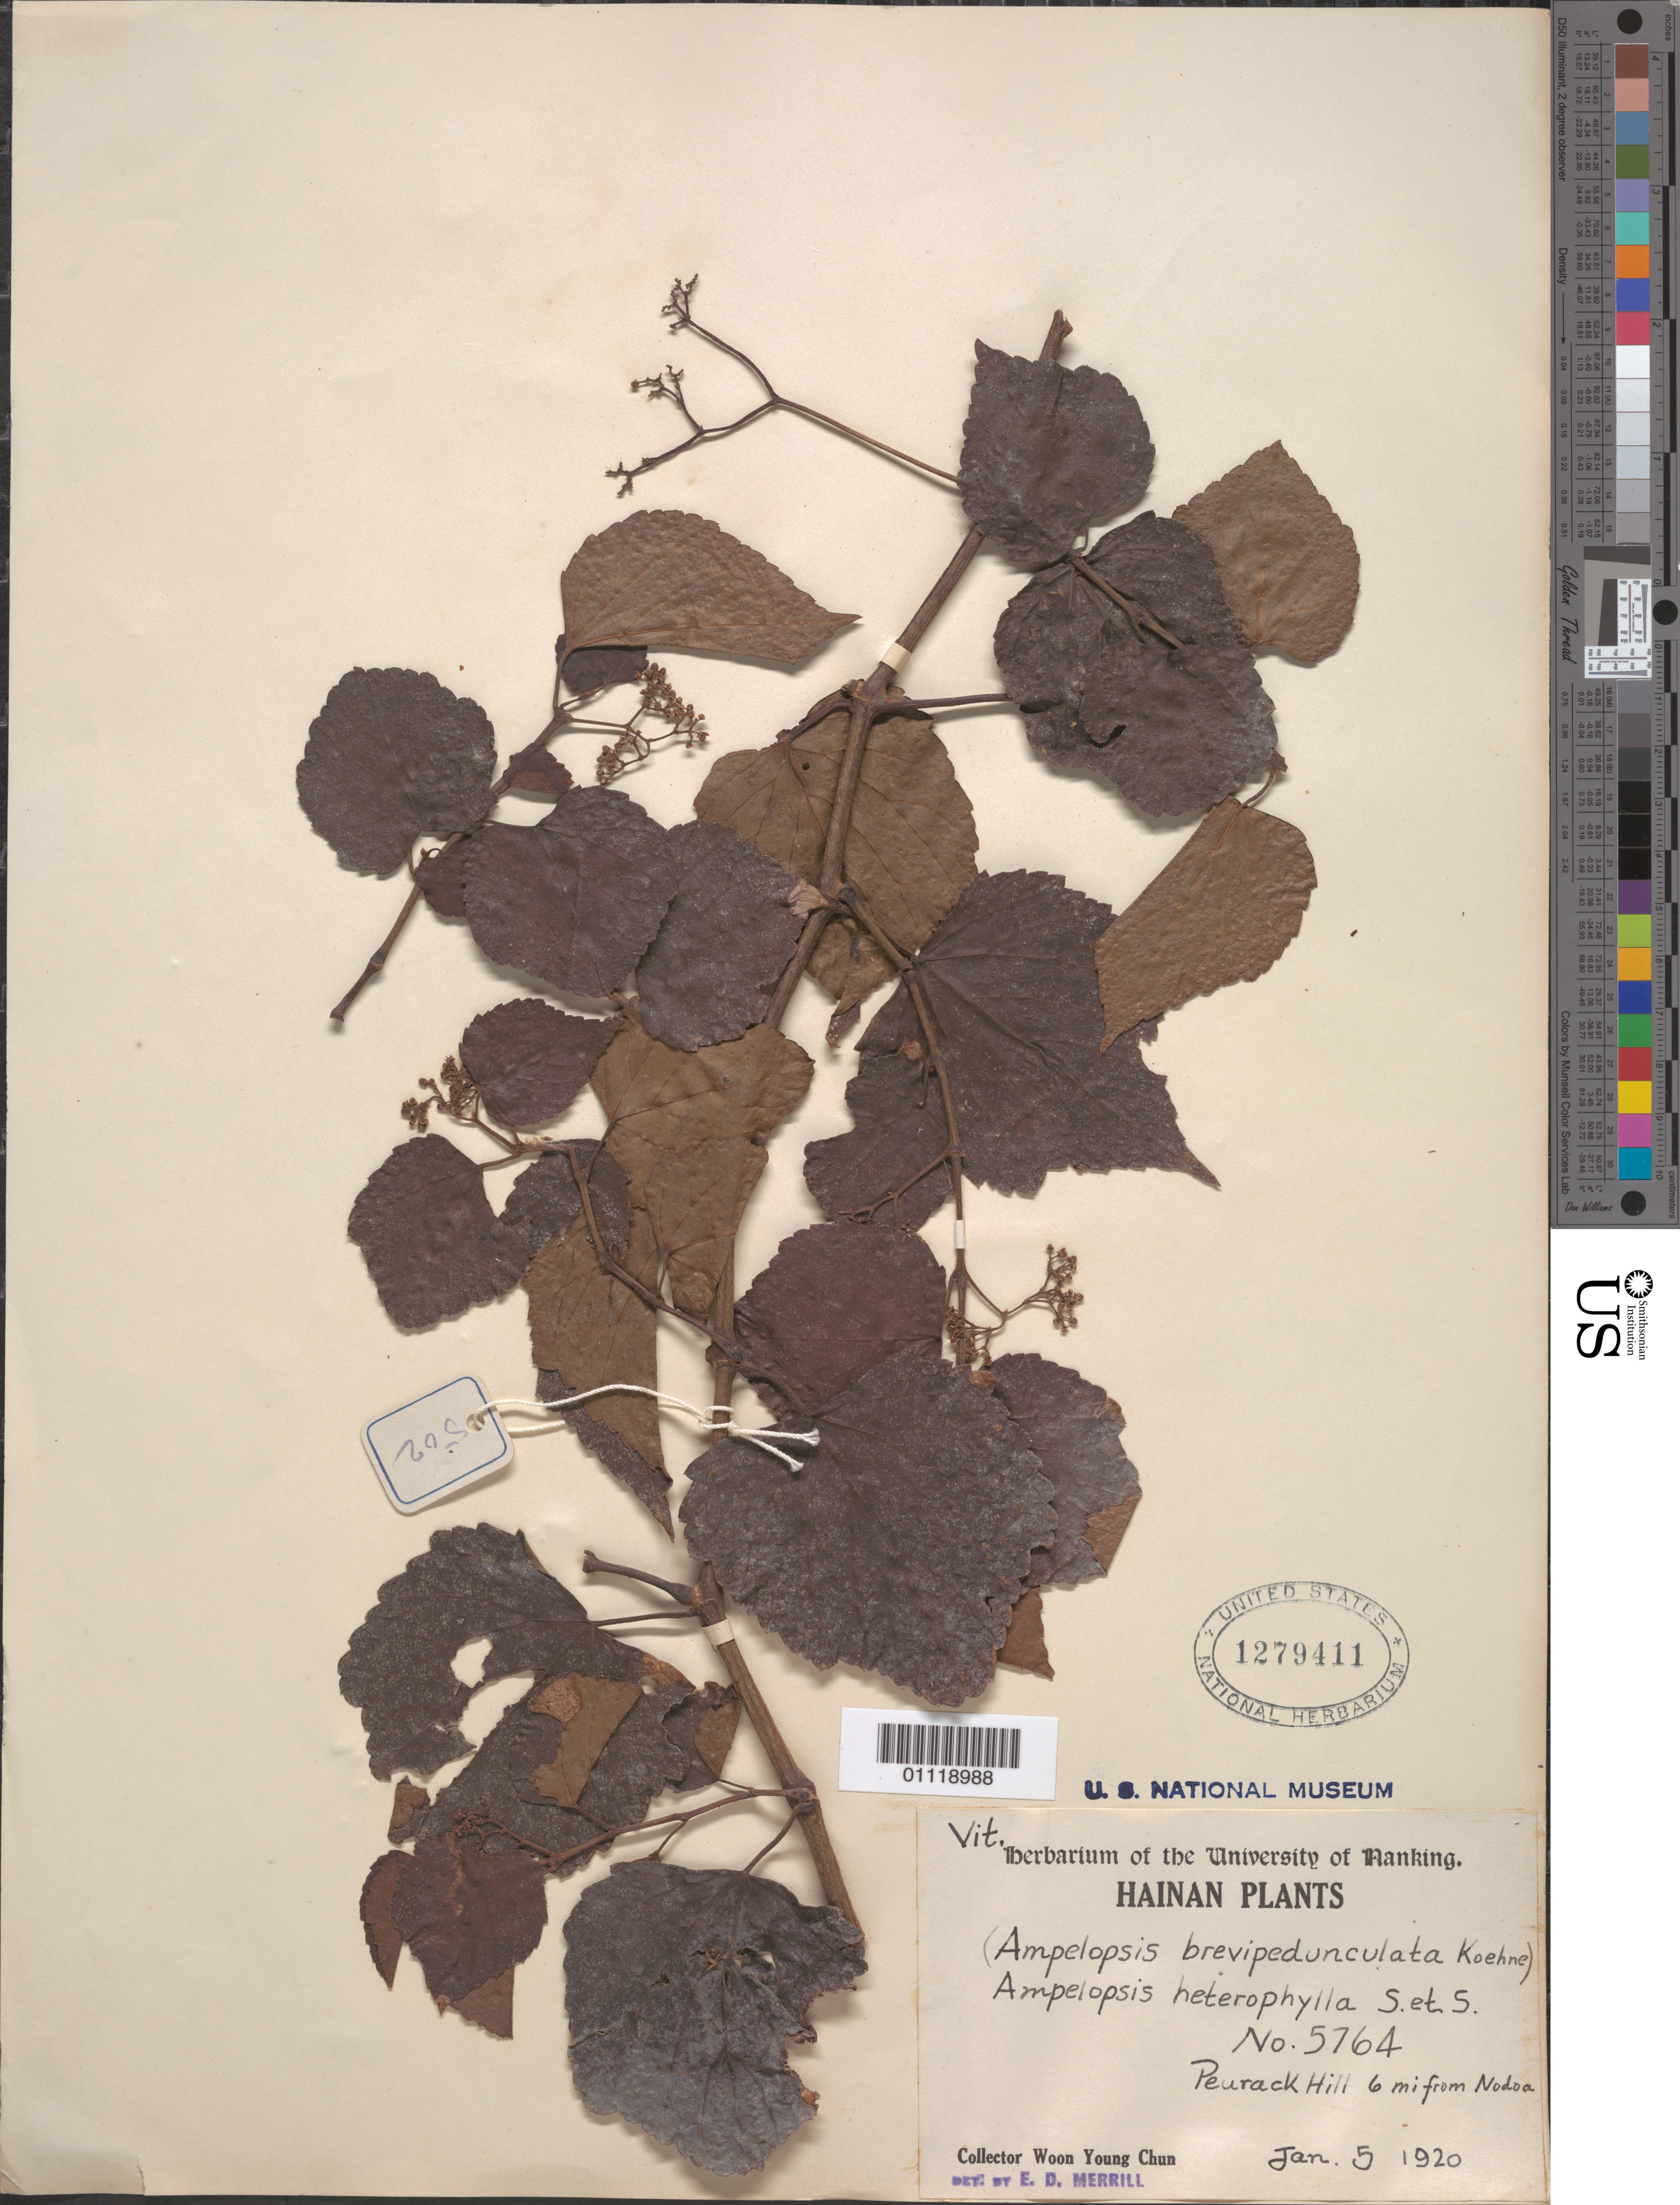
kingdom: Plantae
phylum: Tracheophyta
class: Magnoliopsida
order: Vitales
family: Vitaceae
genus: Ampelopsis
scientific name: Ampelopsis brevipedunculata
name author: (Maxim.) Trautv.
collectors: W. Y. Chun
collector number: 5764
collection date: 1920-01-05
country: China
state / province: Hainan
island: Hainan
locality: Peurack Hill, 6 mi from Nodoa.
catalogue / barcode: US 1279411